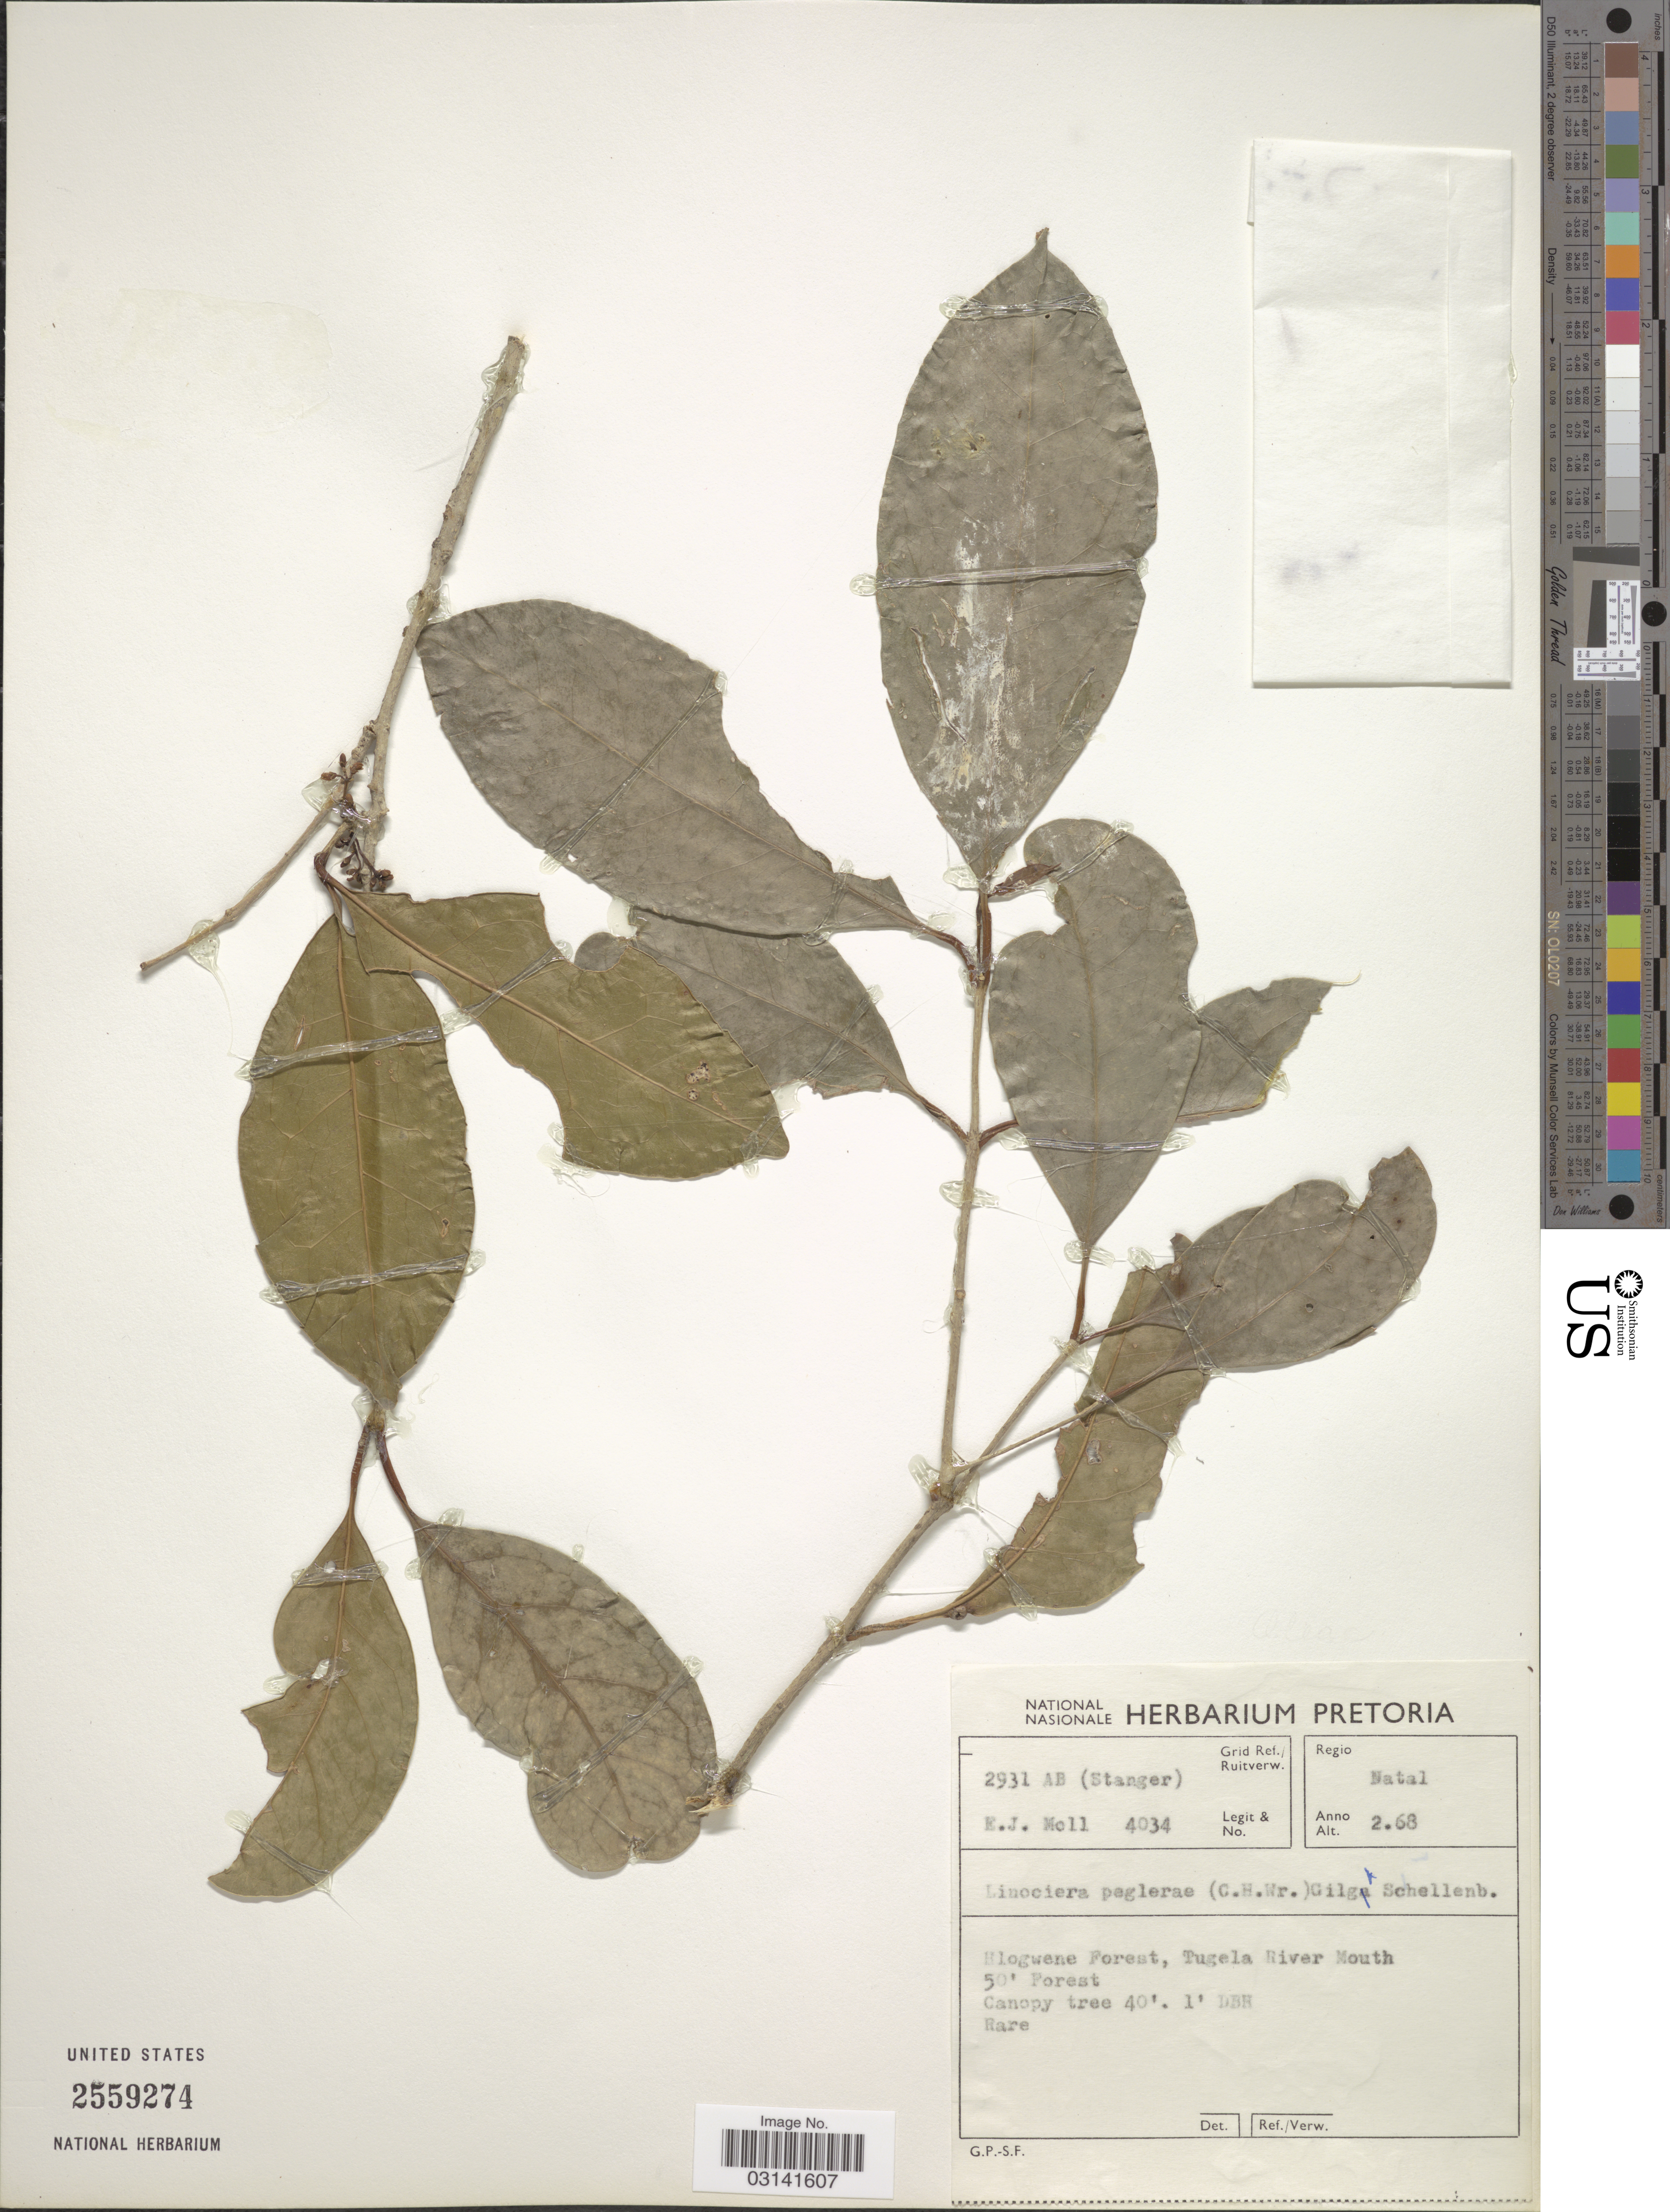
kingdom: Plantae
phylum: Tracheophyta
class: Magnoliopsida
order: Lamiales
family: Oleaceae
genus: Chionanthus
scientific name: Chionanthus peglerae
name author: (C.H. Wright) Stearn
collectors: E. J. Moll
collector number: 4034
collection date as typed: Transcribed d/m/y: /2/68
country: South Africa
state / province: KwaZulu-Natal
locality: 2931 AB (Stanger) Grid Ref./ Ruitverw. Regio Natal. Blogwene Forest, Tugela River Mouth.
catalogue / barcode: US 2559274